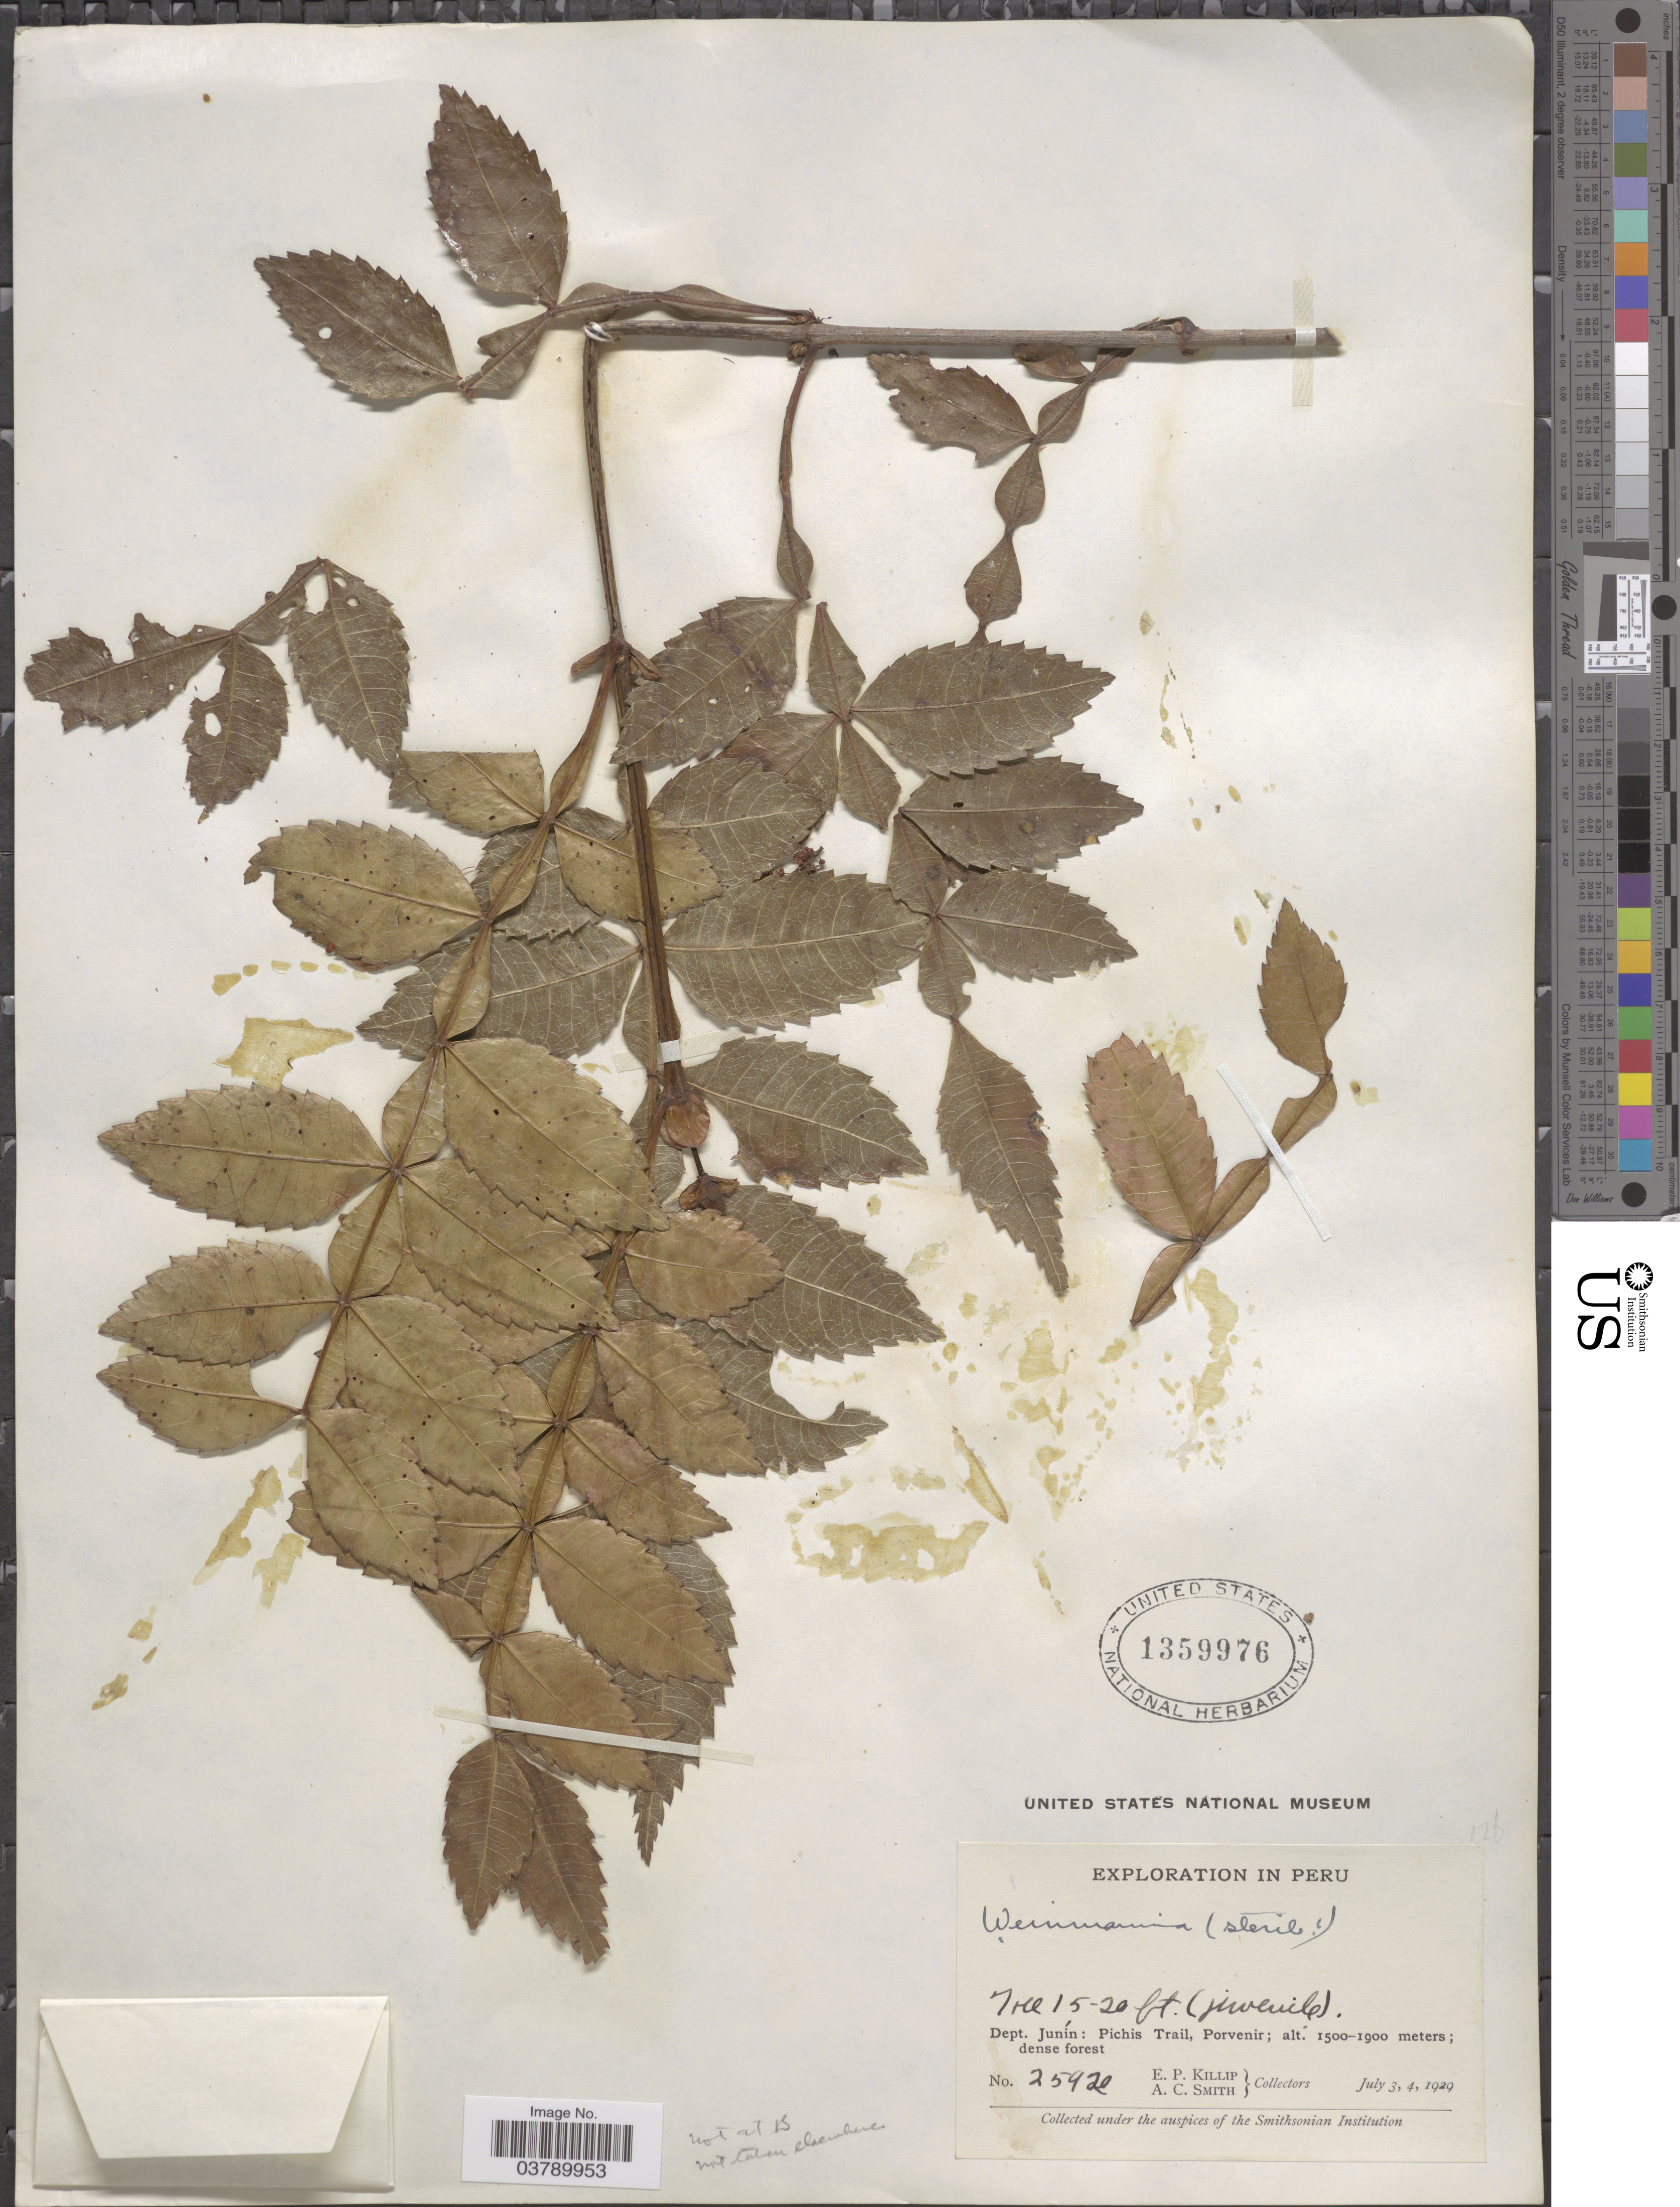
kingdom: Plantae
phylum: Tracheophyta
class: Magnoliopsida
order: Oxalidales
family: Cunoniaceae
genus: Weinmannia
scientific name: Weinmannia sp.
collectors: E. P. Killip & A. C. Smith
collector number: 25920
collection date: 1929-07-03/1929-07-04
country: Peru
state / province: Junín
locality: Dept. Junín: Pichis Trail, Porvenir.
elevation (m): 1500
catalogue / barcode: US 1359976